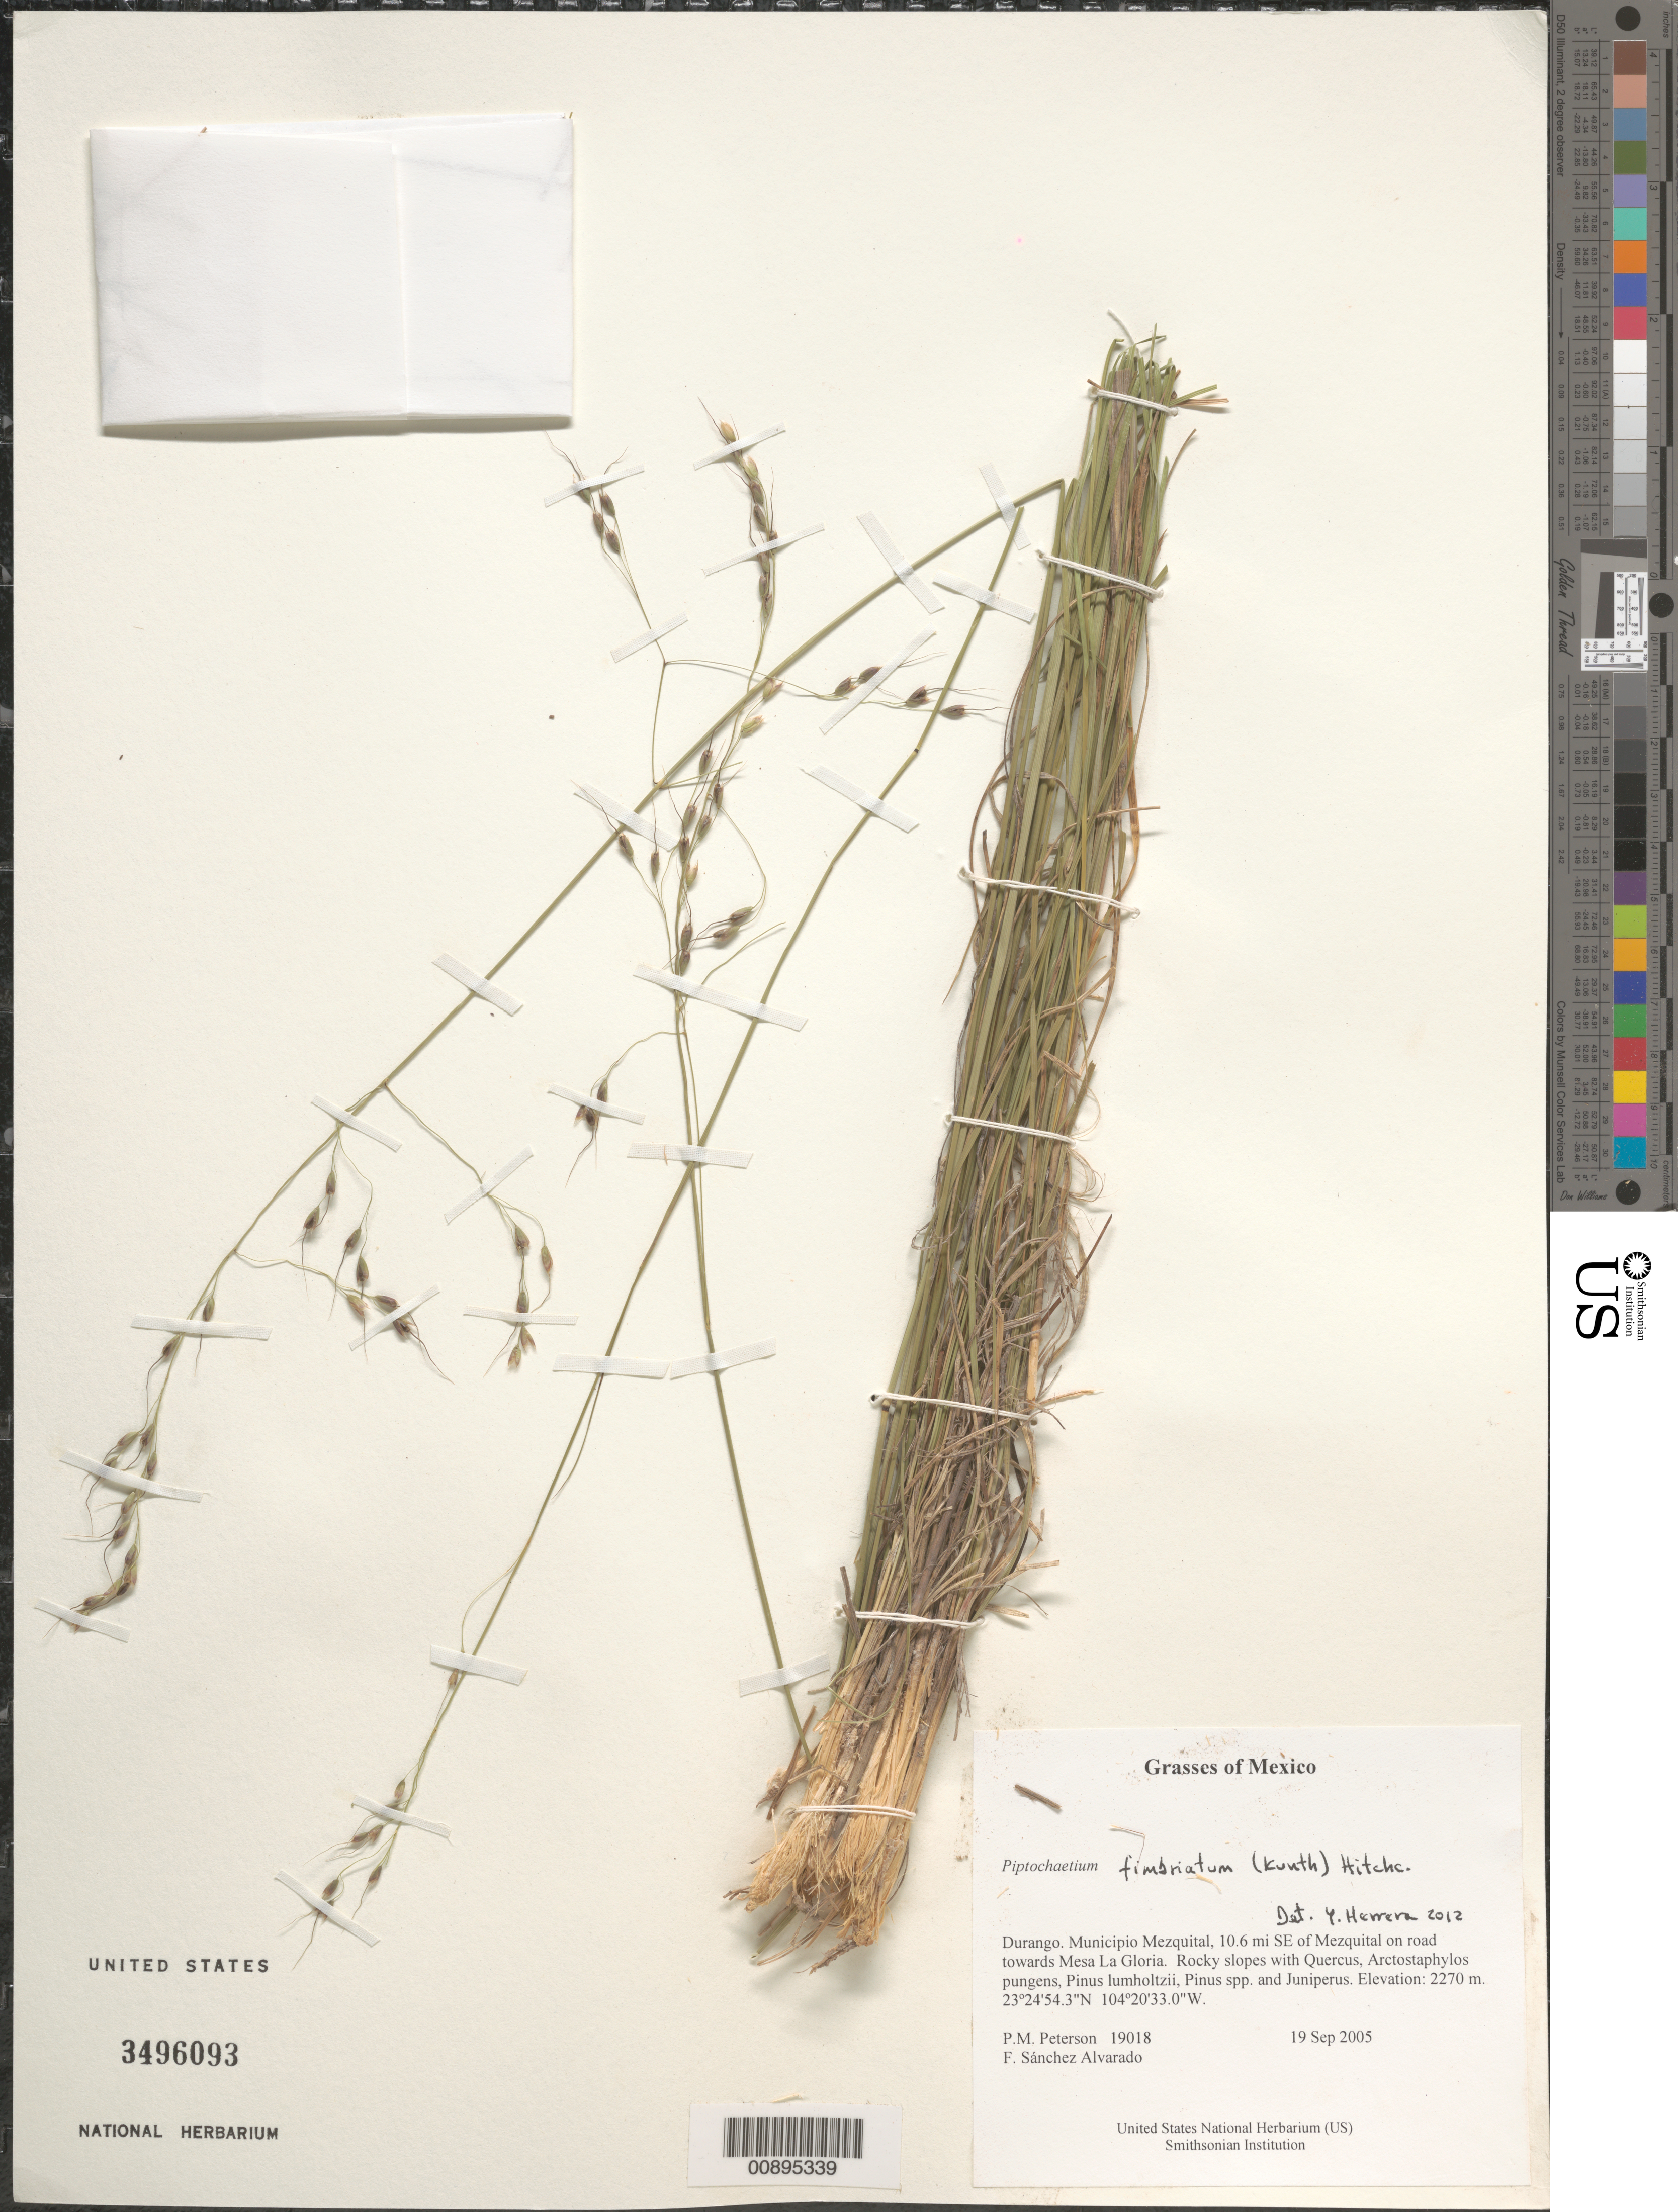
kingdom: Plantae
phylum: Tracheophyta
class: Liliopsida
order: Poales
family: Poaceae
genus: Piptochaetium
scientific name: Piptochaetium fimbriatum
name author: (Kunth) Hitchc.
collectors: P. M. Peterson & F. Sánchez Alvarado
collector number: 19018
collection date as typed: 19 Sep 2005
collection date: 2005-09-19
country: Mexico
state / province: Durango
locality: Municipio Mezquital, 10.6 mi SE of Mezquital on road towards Mesa La Gloria. Rocky slopes with Quercus, Arctostaphylos pungens, Pinus lumholtzii, Pinus spp. and Juniperus.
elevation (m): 2270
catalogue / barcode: US 3496093